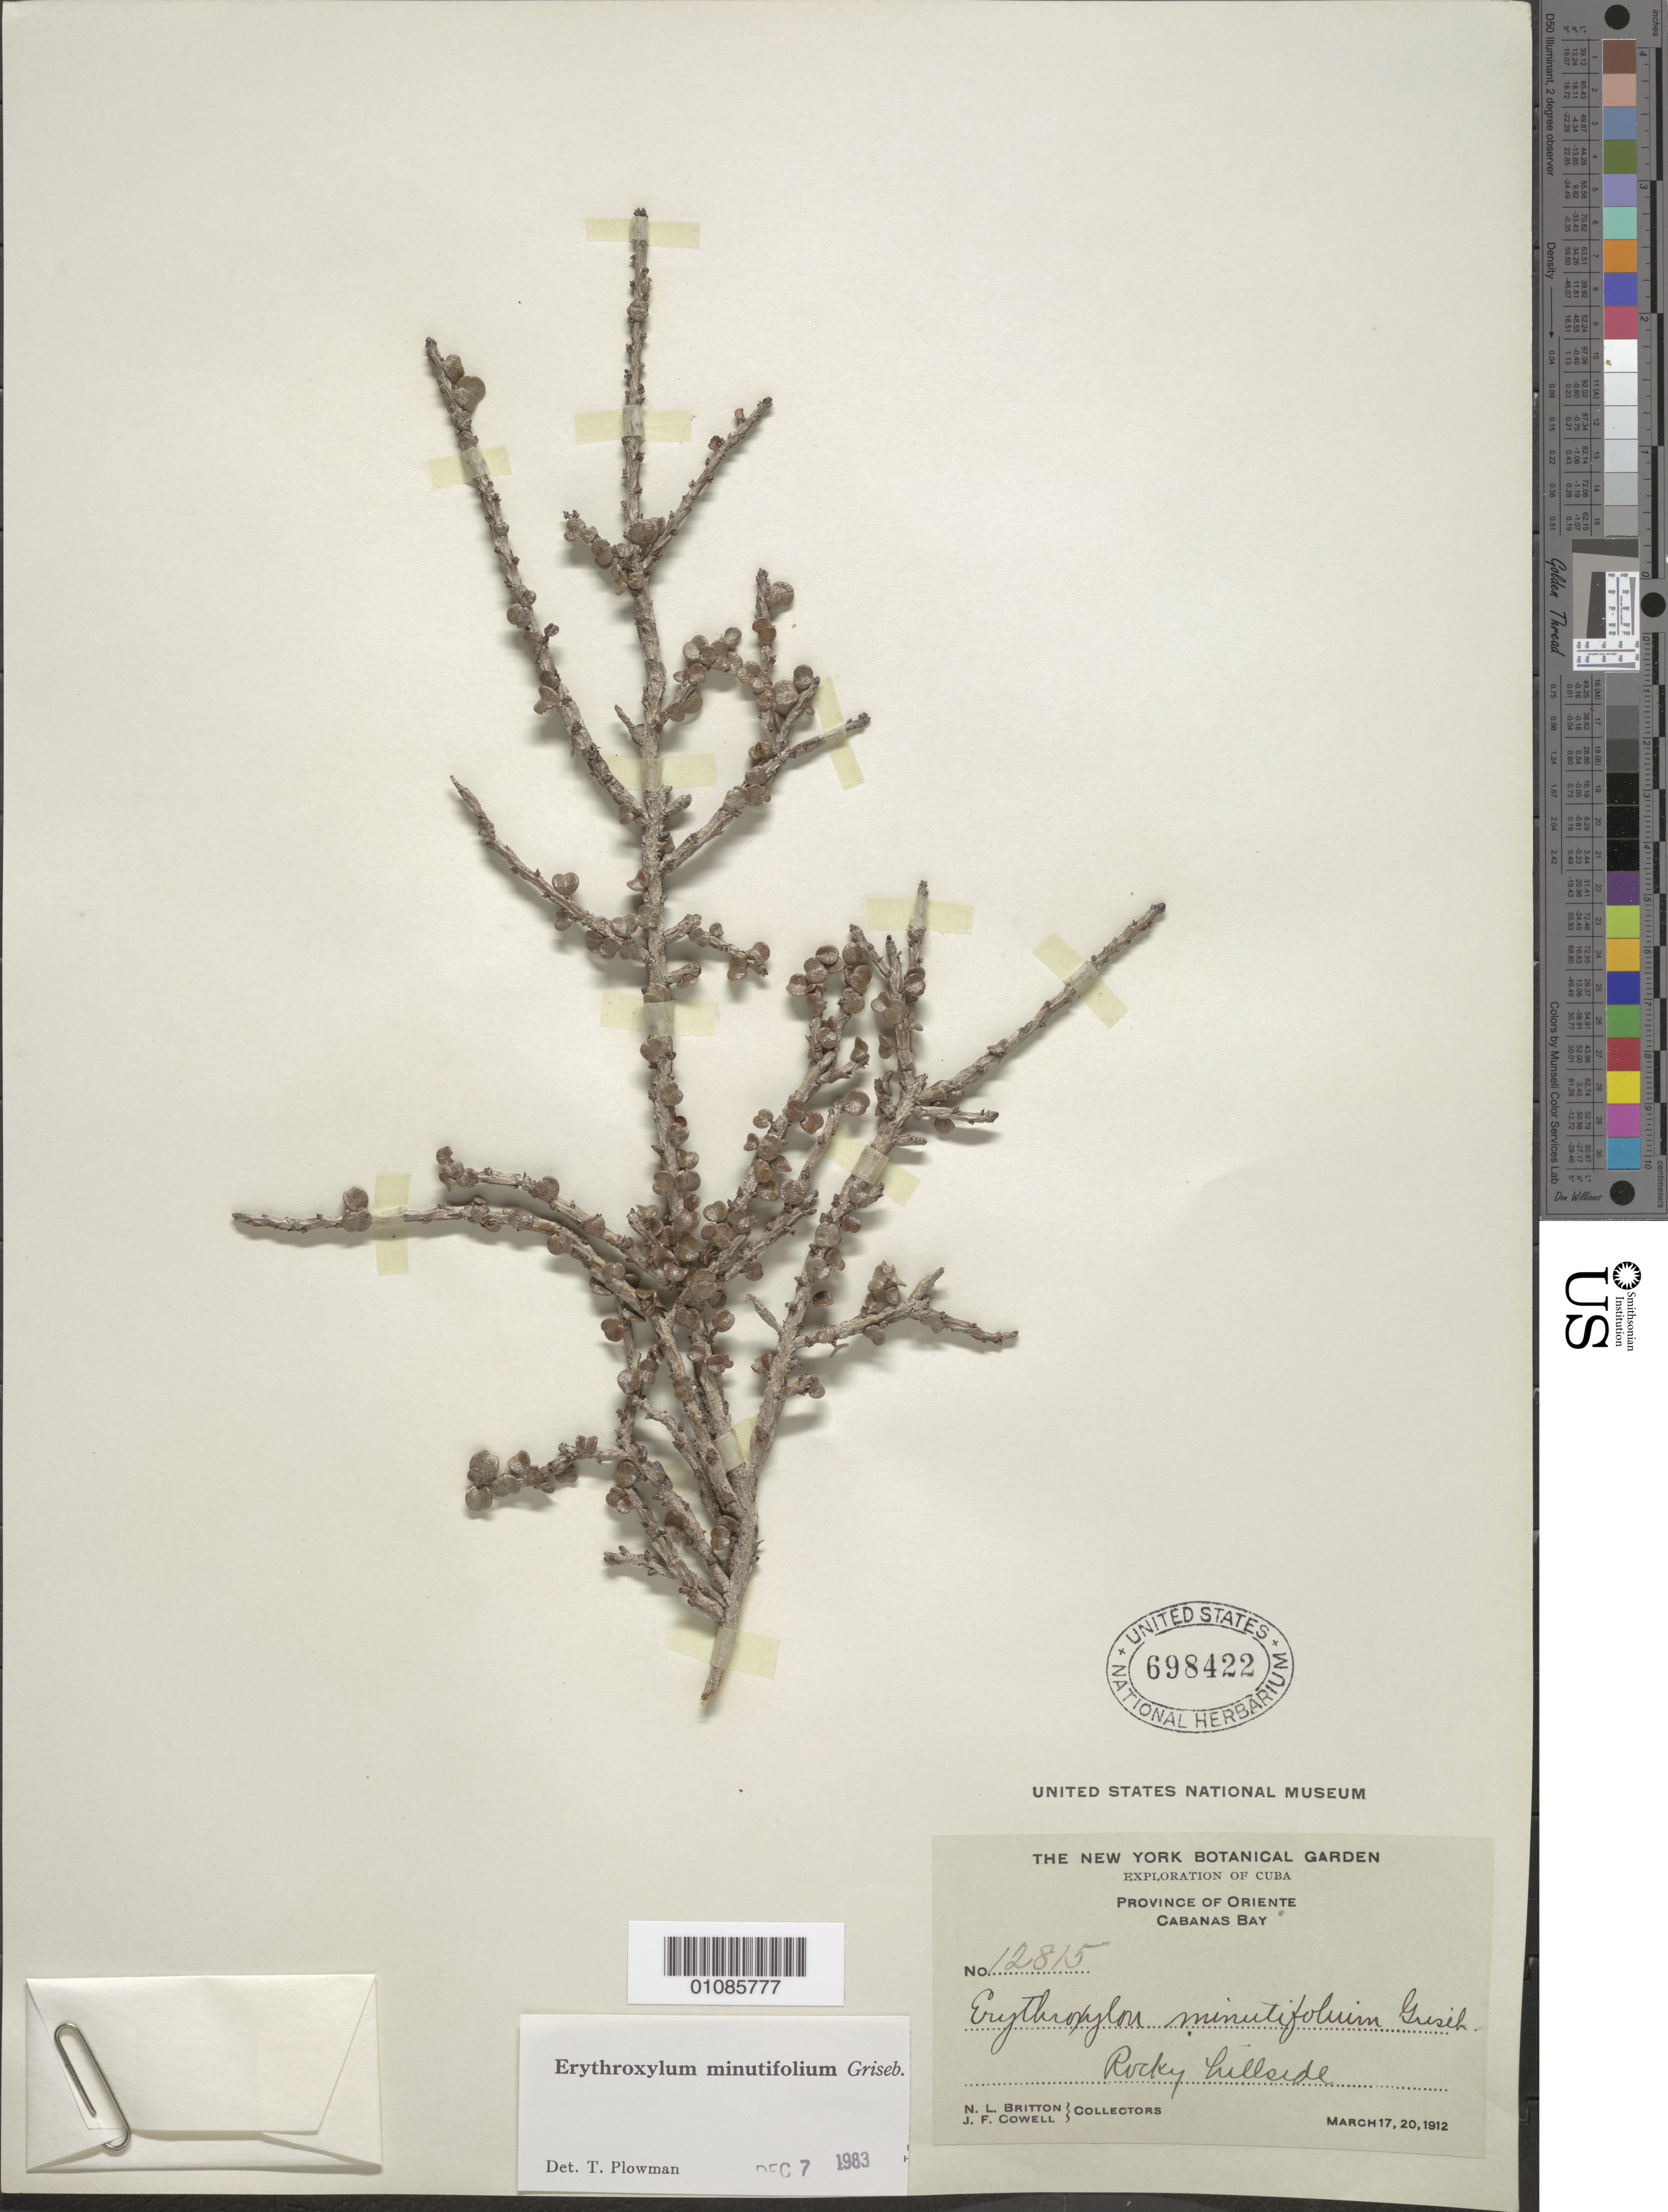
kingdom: Plantae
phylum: Tracheophyta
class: Magnoliopsida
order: Malpighiales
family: Erythroxylaceae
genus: Erythroxylum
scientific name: Erythroxylum minutifolium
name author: Griseb.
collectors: N. Britton & J. F. Cowell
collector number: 12815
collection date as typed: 17 Mar 1912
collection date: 1912-03-17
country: Cuba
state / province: Oriente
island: Cuba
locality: Rocky hillside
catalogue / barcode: US 698422